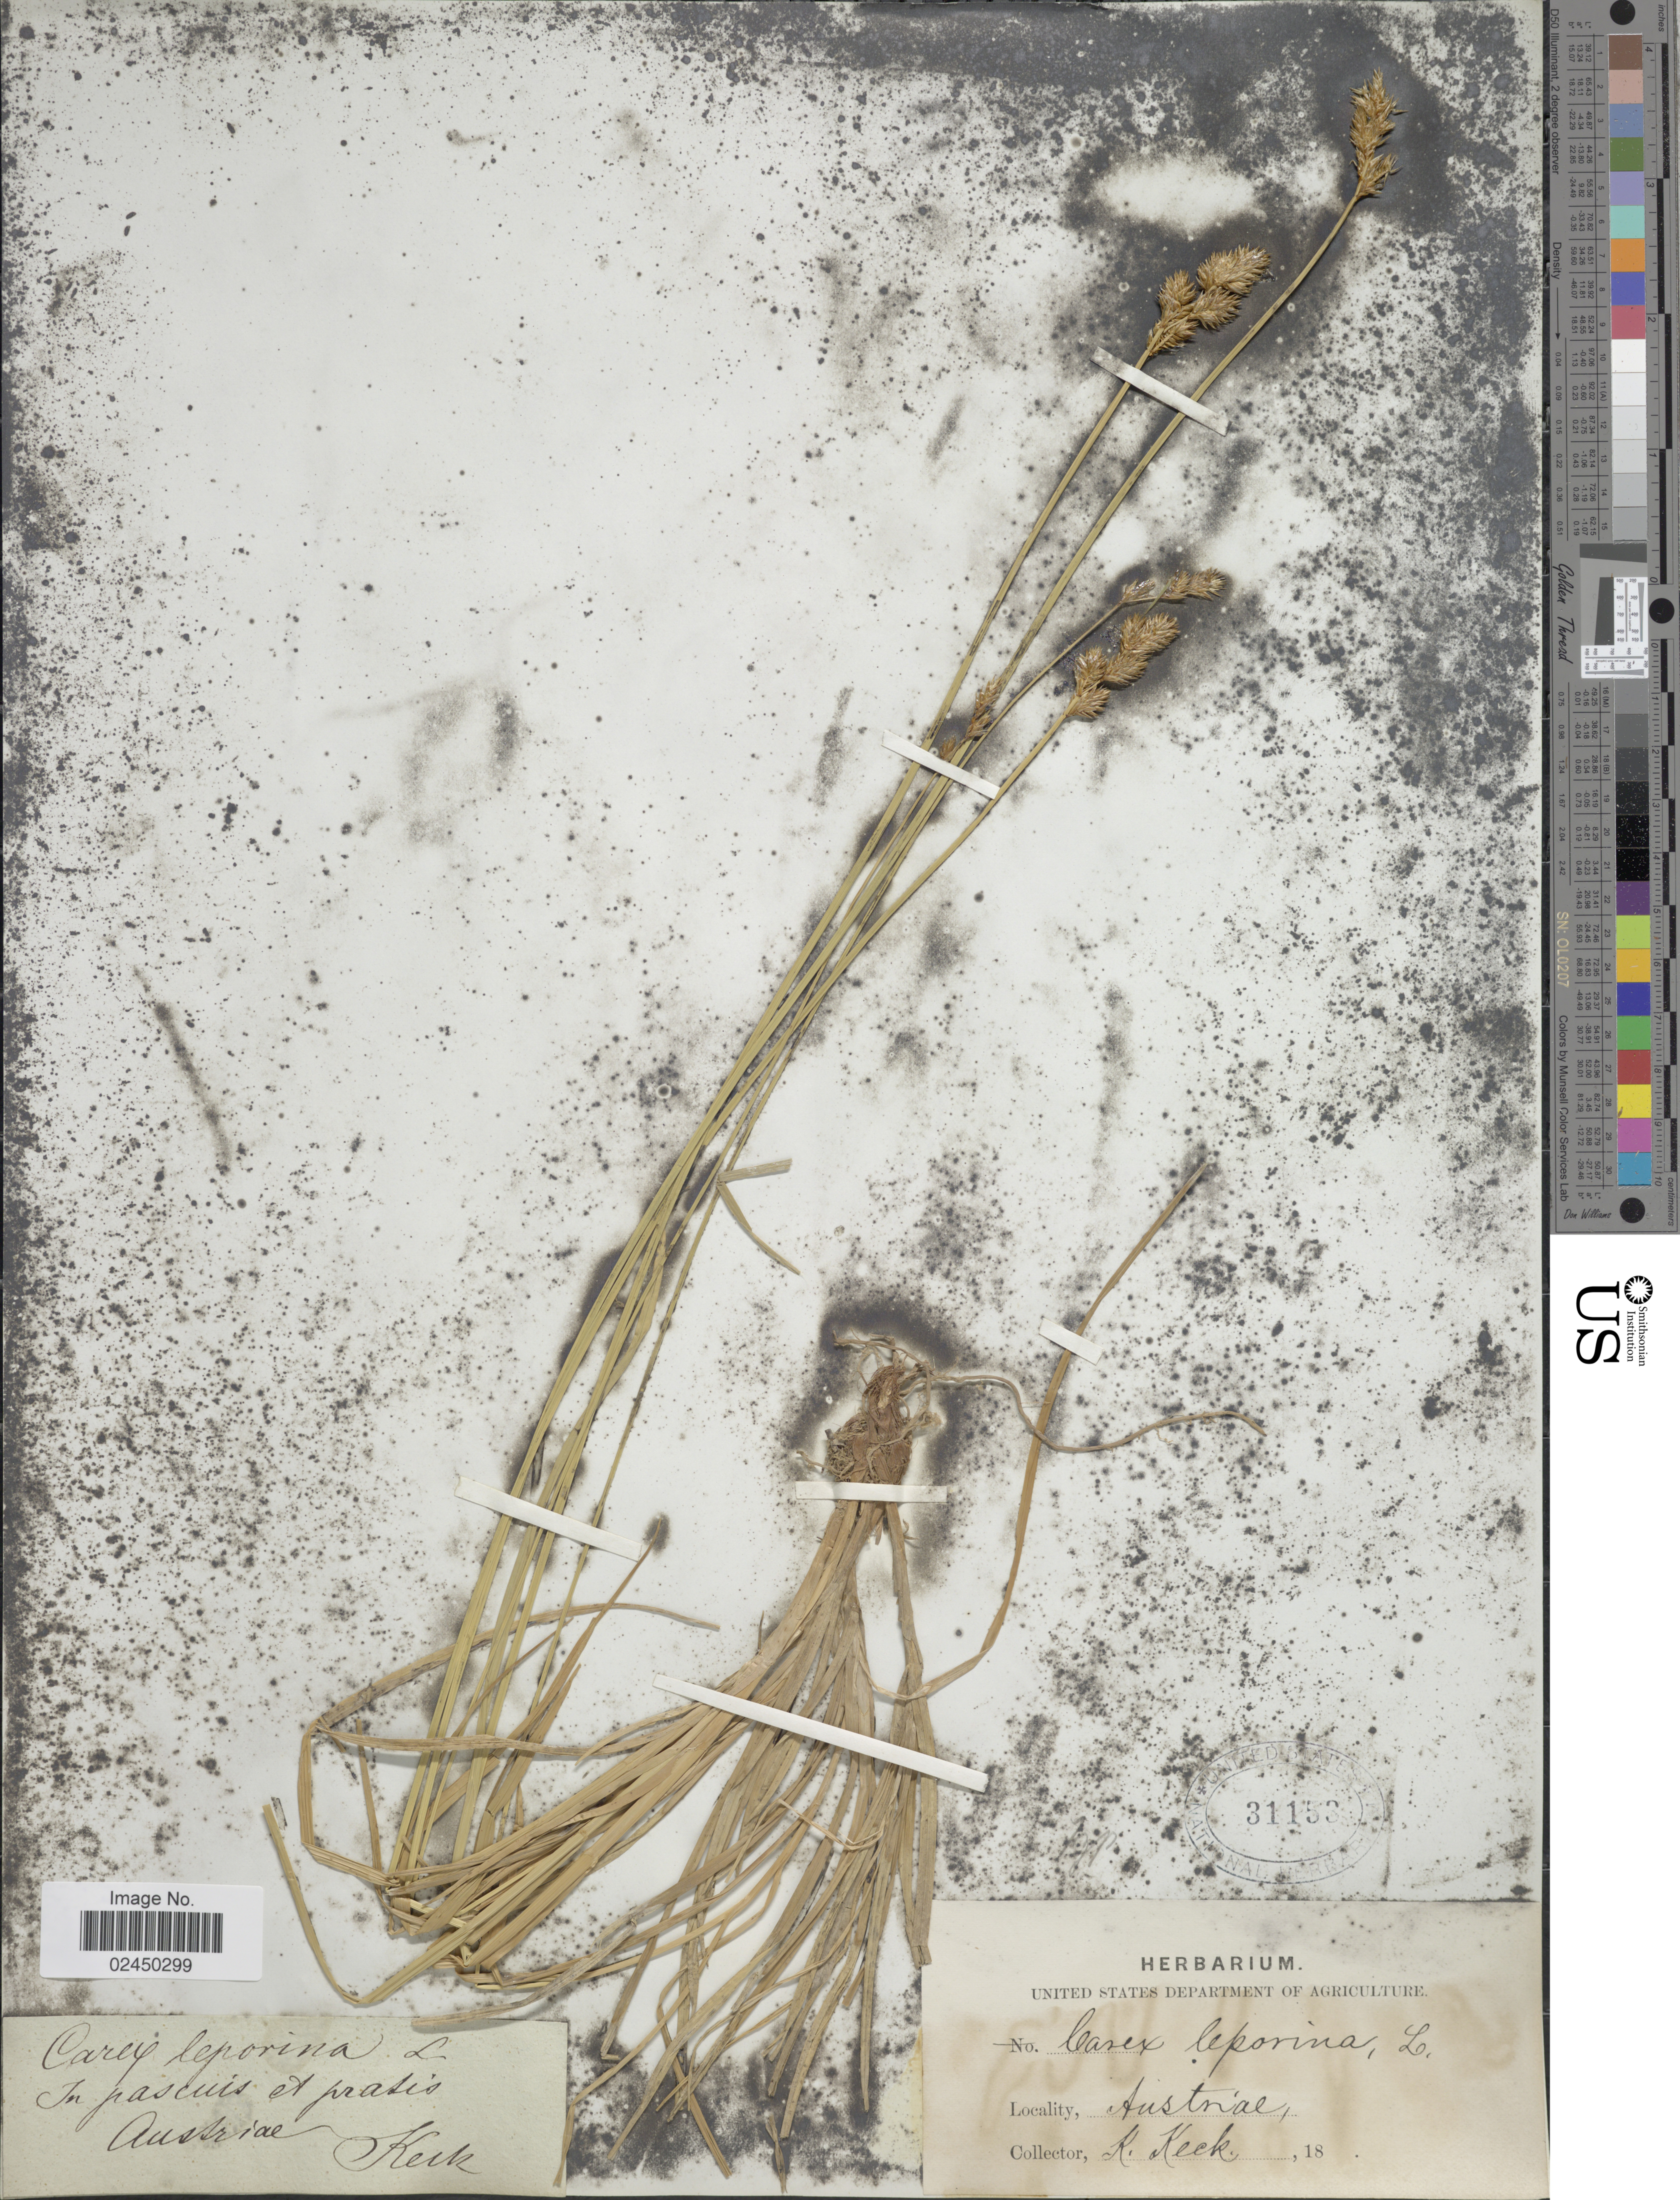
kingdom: Plantae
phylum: Tracheophyta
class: Liliopsida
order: Poales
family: Cyperaceae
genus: Carex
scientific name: Carex leporina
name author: L.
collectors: K. Keck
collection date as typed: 18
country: Austria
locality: In pastcuis a pratis, Austriae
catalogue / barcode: US 31153